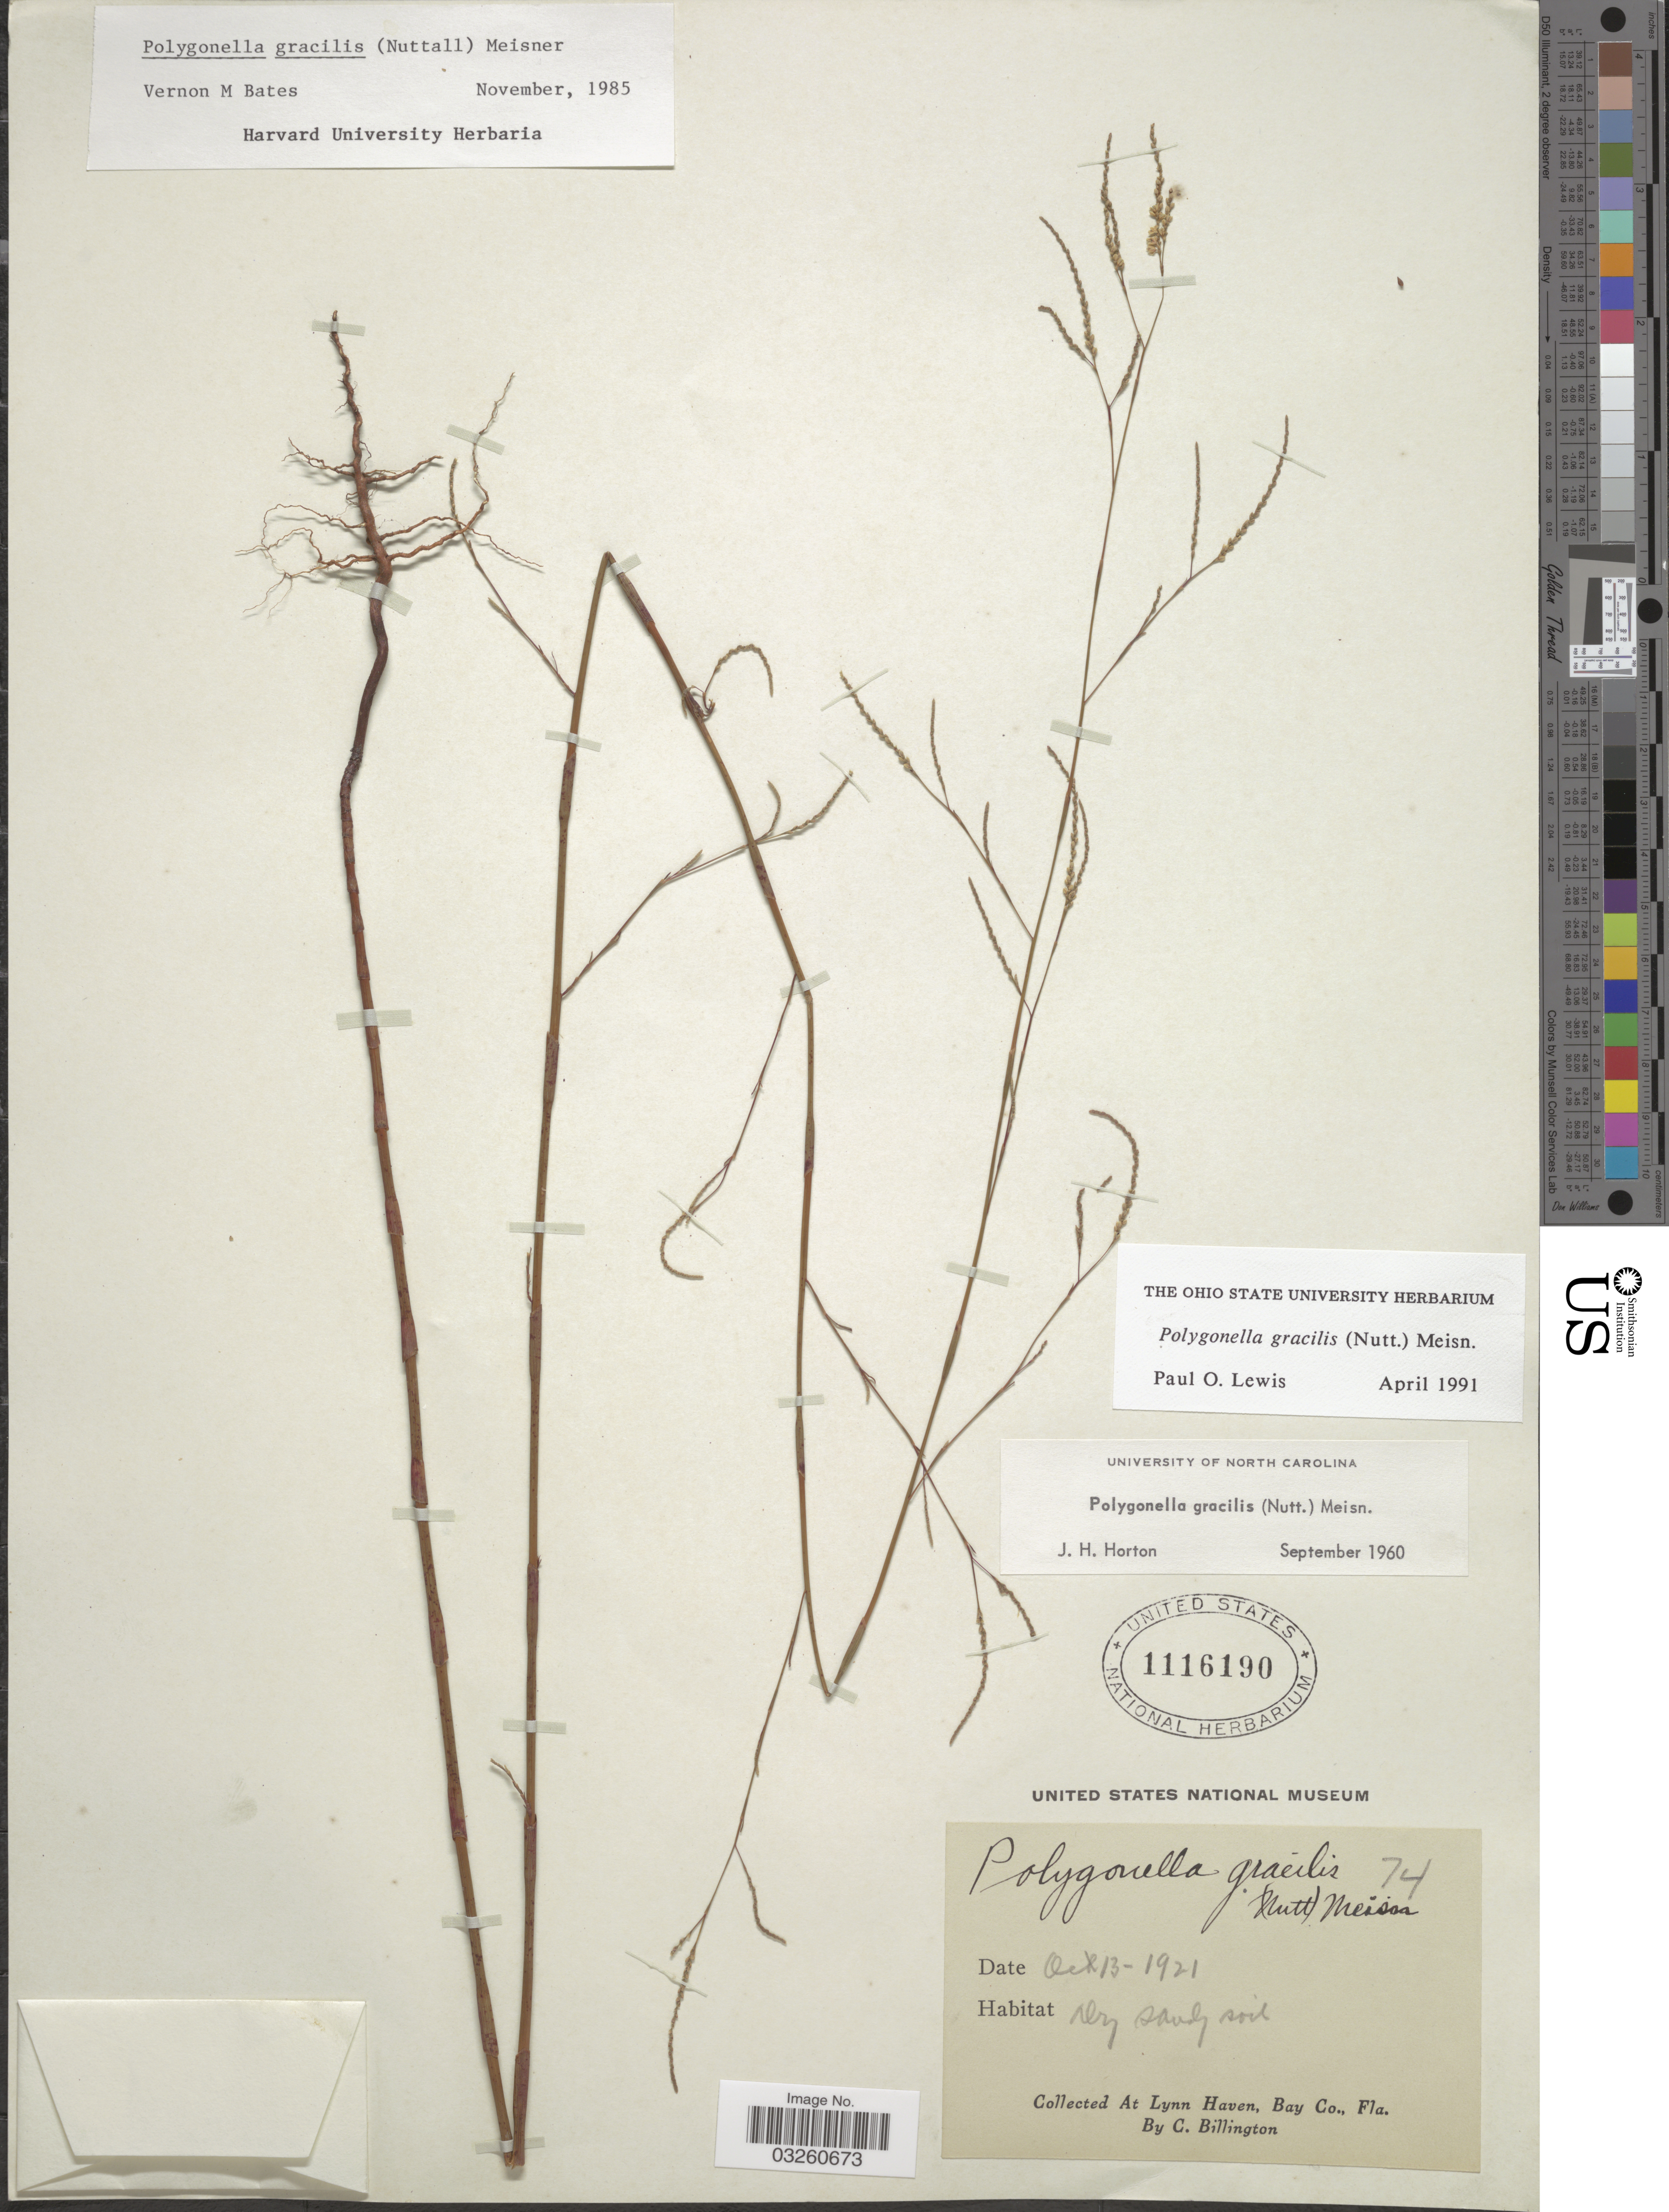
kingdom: Plantae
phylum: Tracheophyta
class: Magnoliopsida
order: Caryophyllales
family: Polygonaceae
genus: Polygonella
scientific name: Polygonella gracilis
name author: (Nutt.) Meisn.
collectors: C. Billington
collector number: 74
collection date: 1921-10-13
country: United States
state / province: Florida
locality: At Lynn Haven, Bay Co.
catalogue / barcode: US 1116190